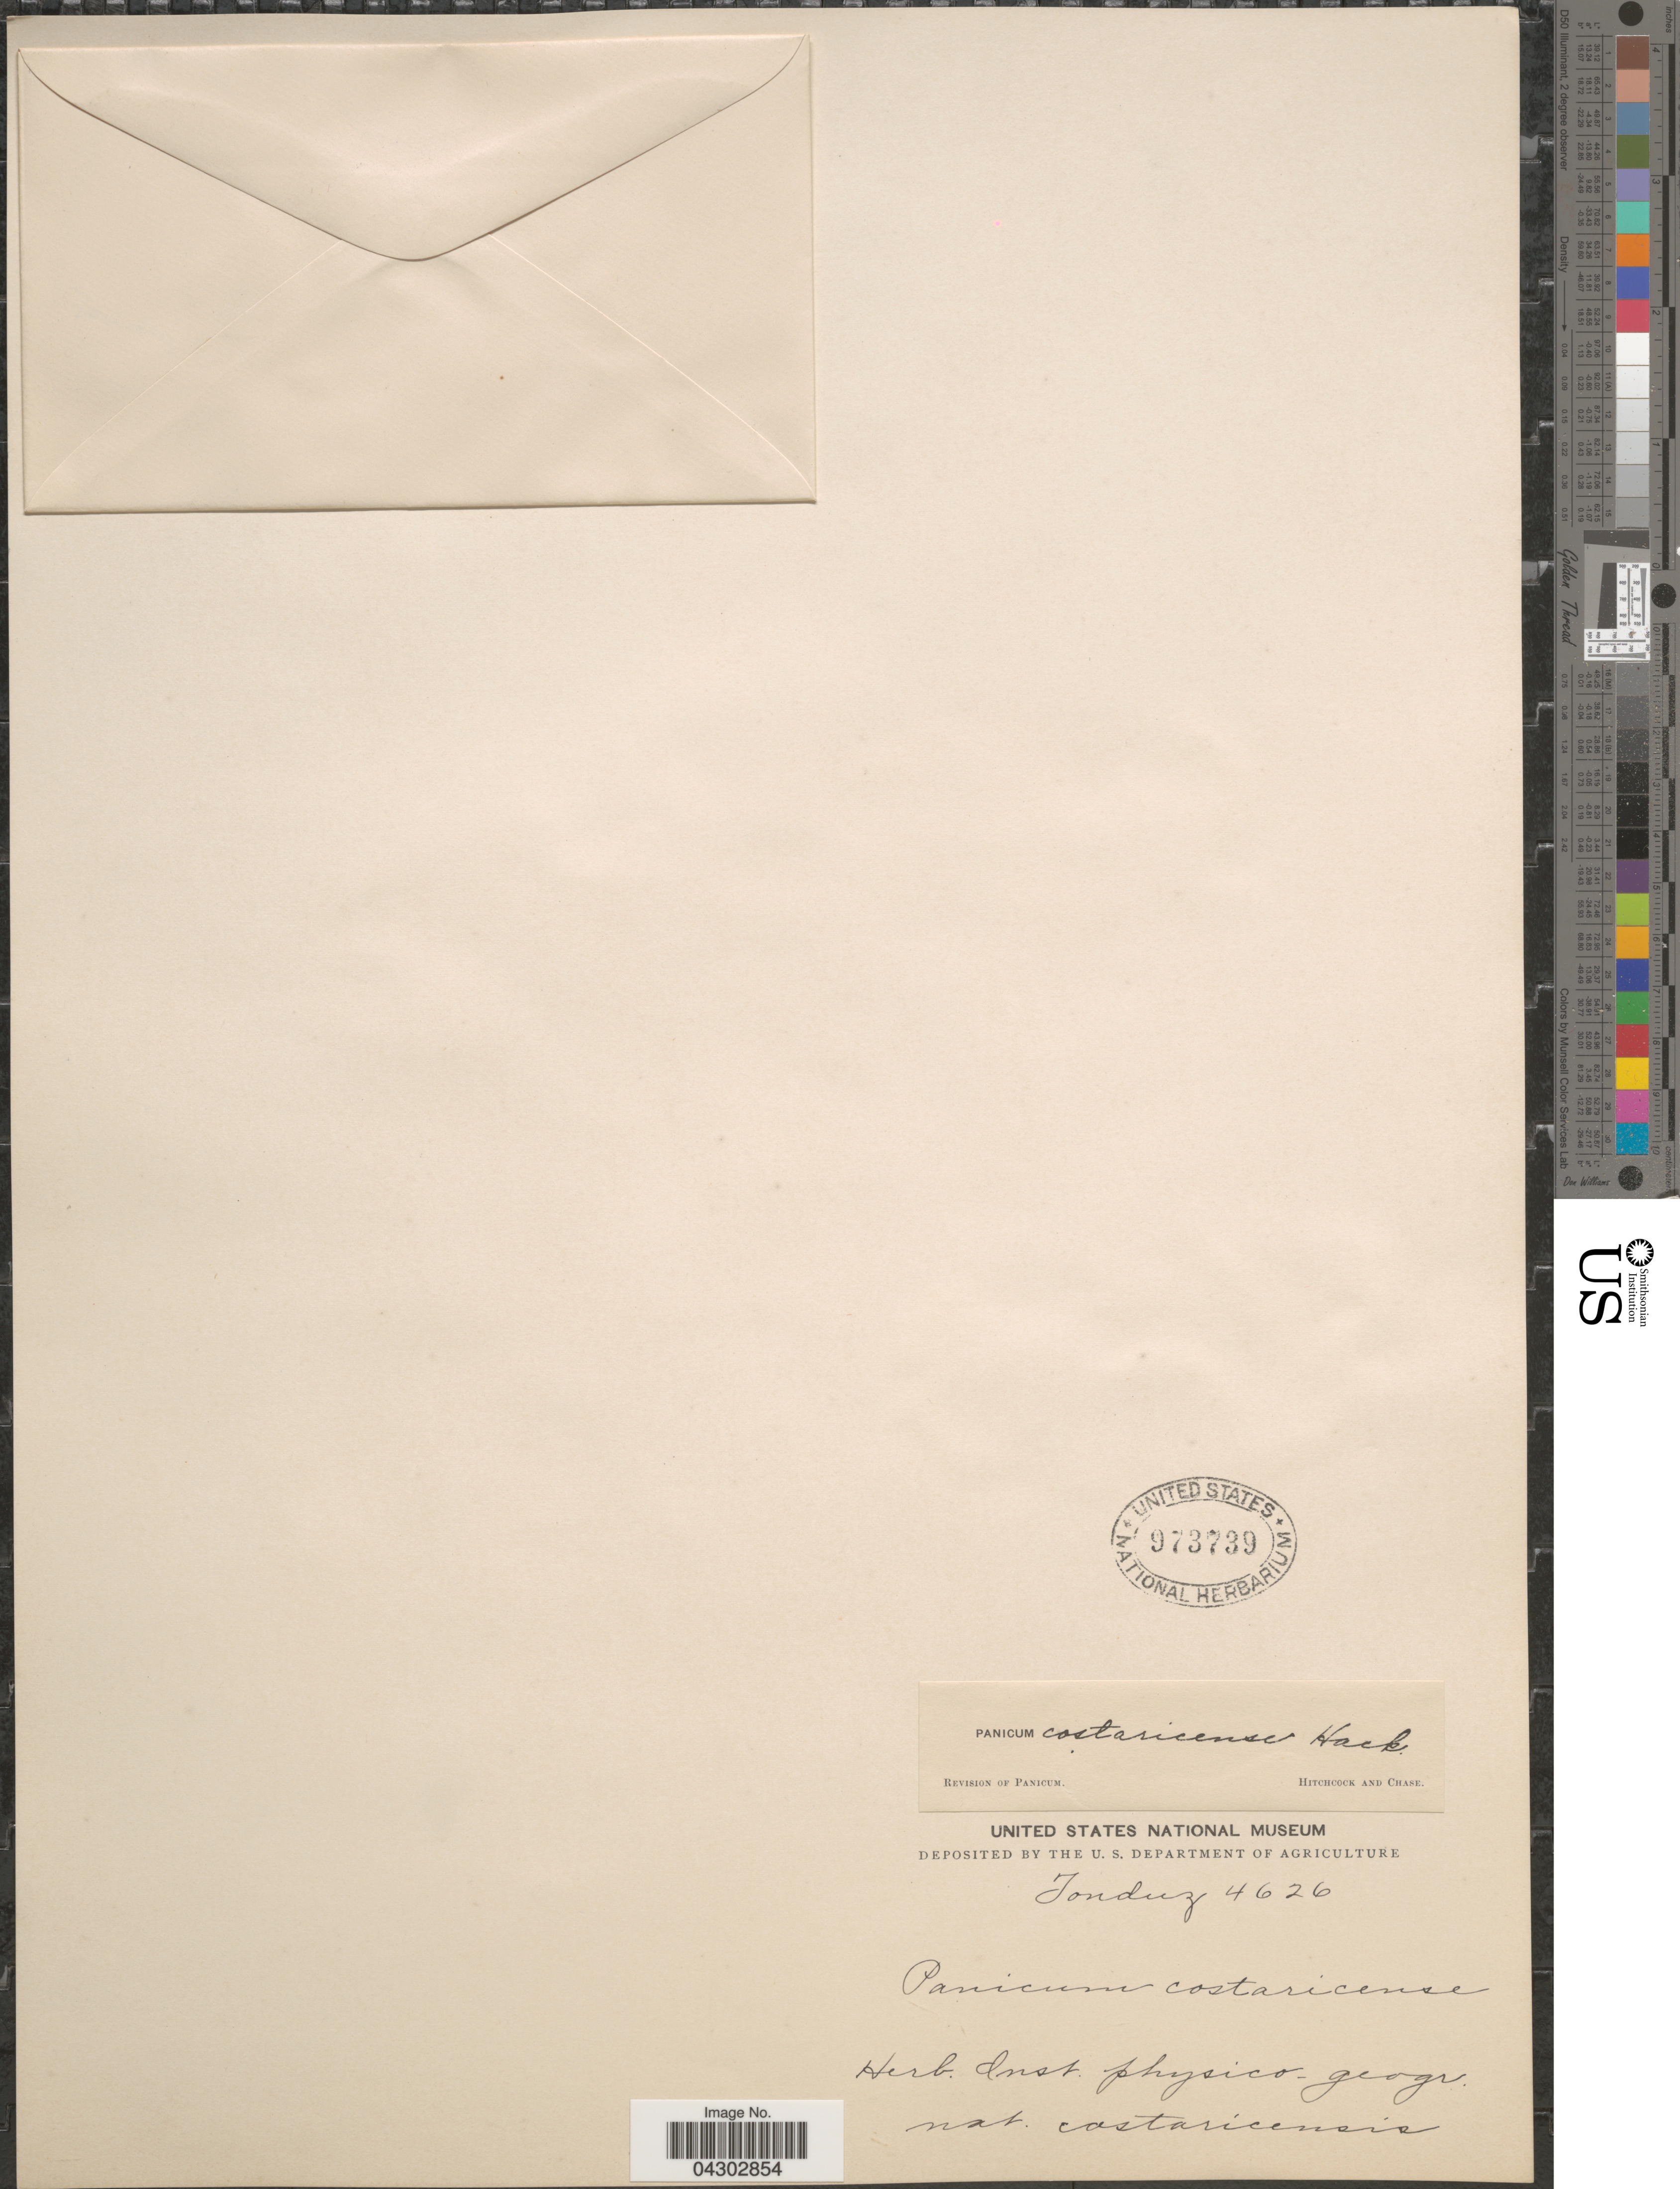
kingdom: Plantae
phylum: Tracheophyta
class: Liliopsida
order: Poales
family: Poaceae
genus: Panicum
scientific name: Panicum haenkeanum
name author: J. Presl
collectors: Tonduz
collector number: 4626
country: Costa Rica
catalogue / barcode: US 973739